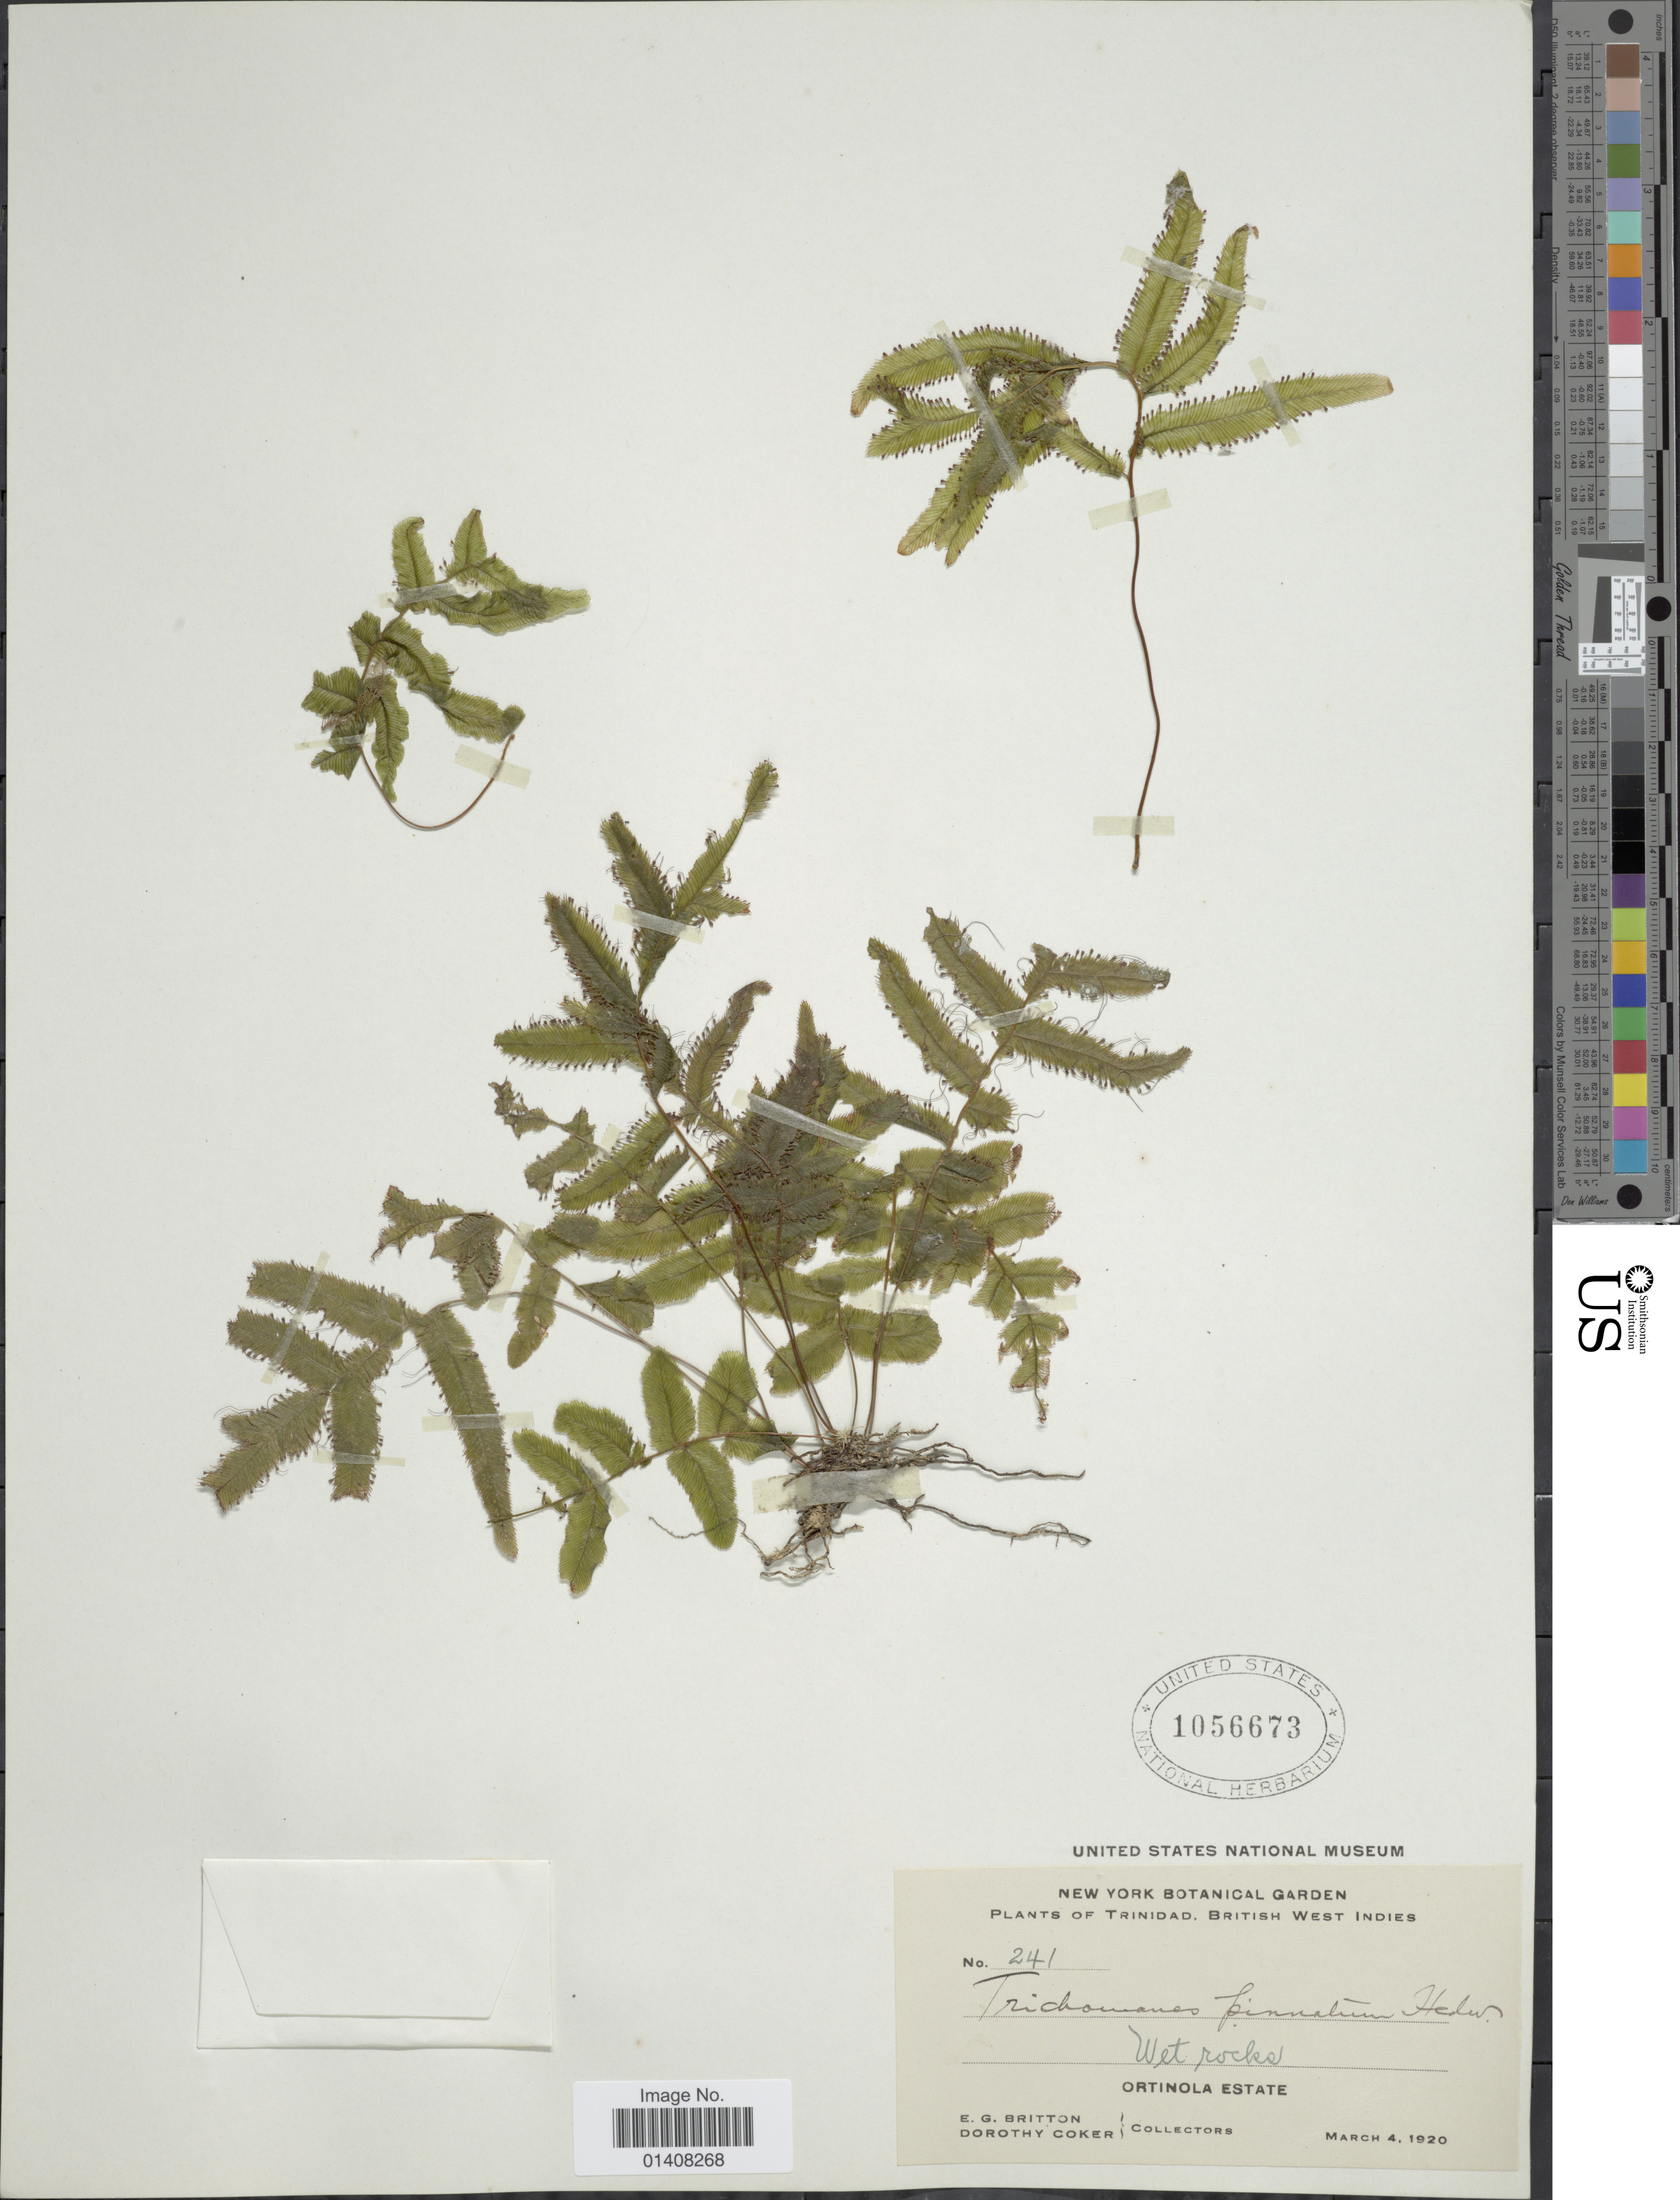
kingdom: Plantae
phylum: Tracheophyta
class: Polypodiopsida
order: Hymenophyllales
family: Hymenophyllaceae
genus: Trichomanes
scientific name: Trichomanes pinnatum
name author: Hedw.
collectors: E. G. Britton & D. Coker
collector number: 241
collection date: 1920-03-04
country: Trinidad and Tobago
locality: Trinidad. British West Indies, Wet rocks, Ortinola Estate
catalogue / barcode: US 1056673